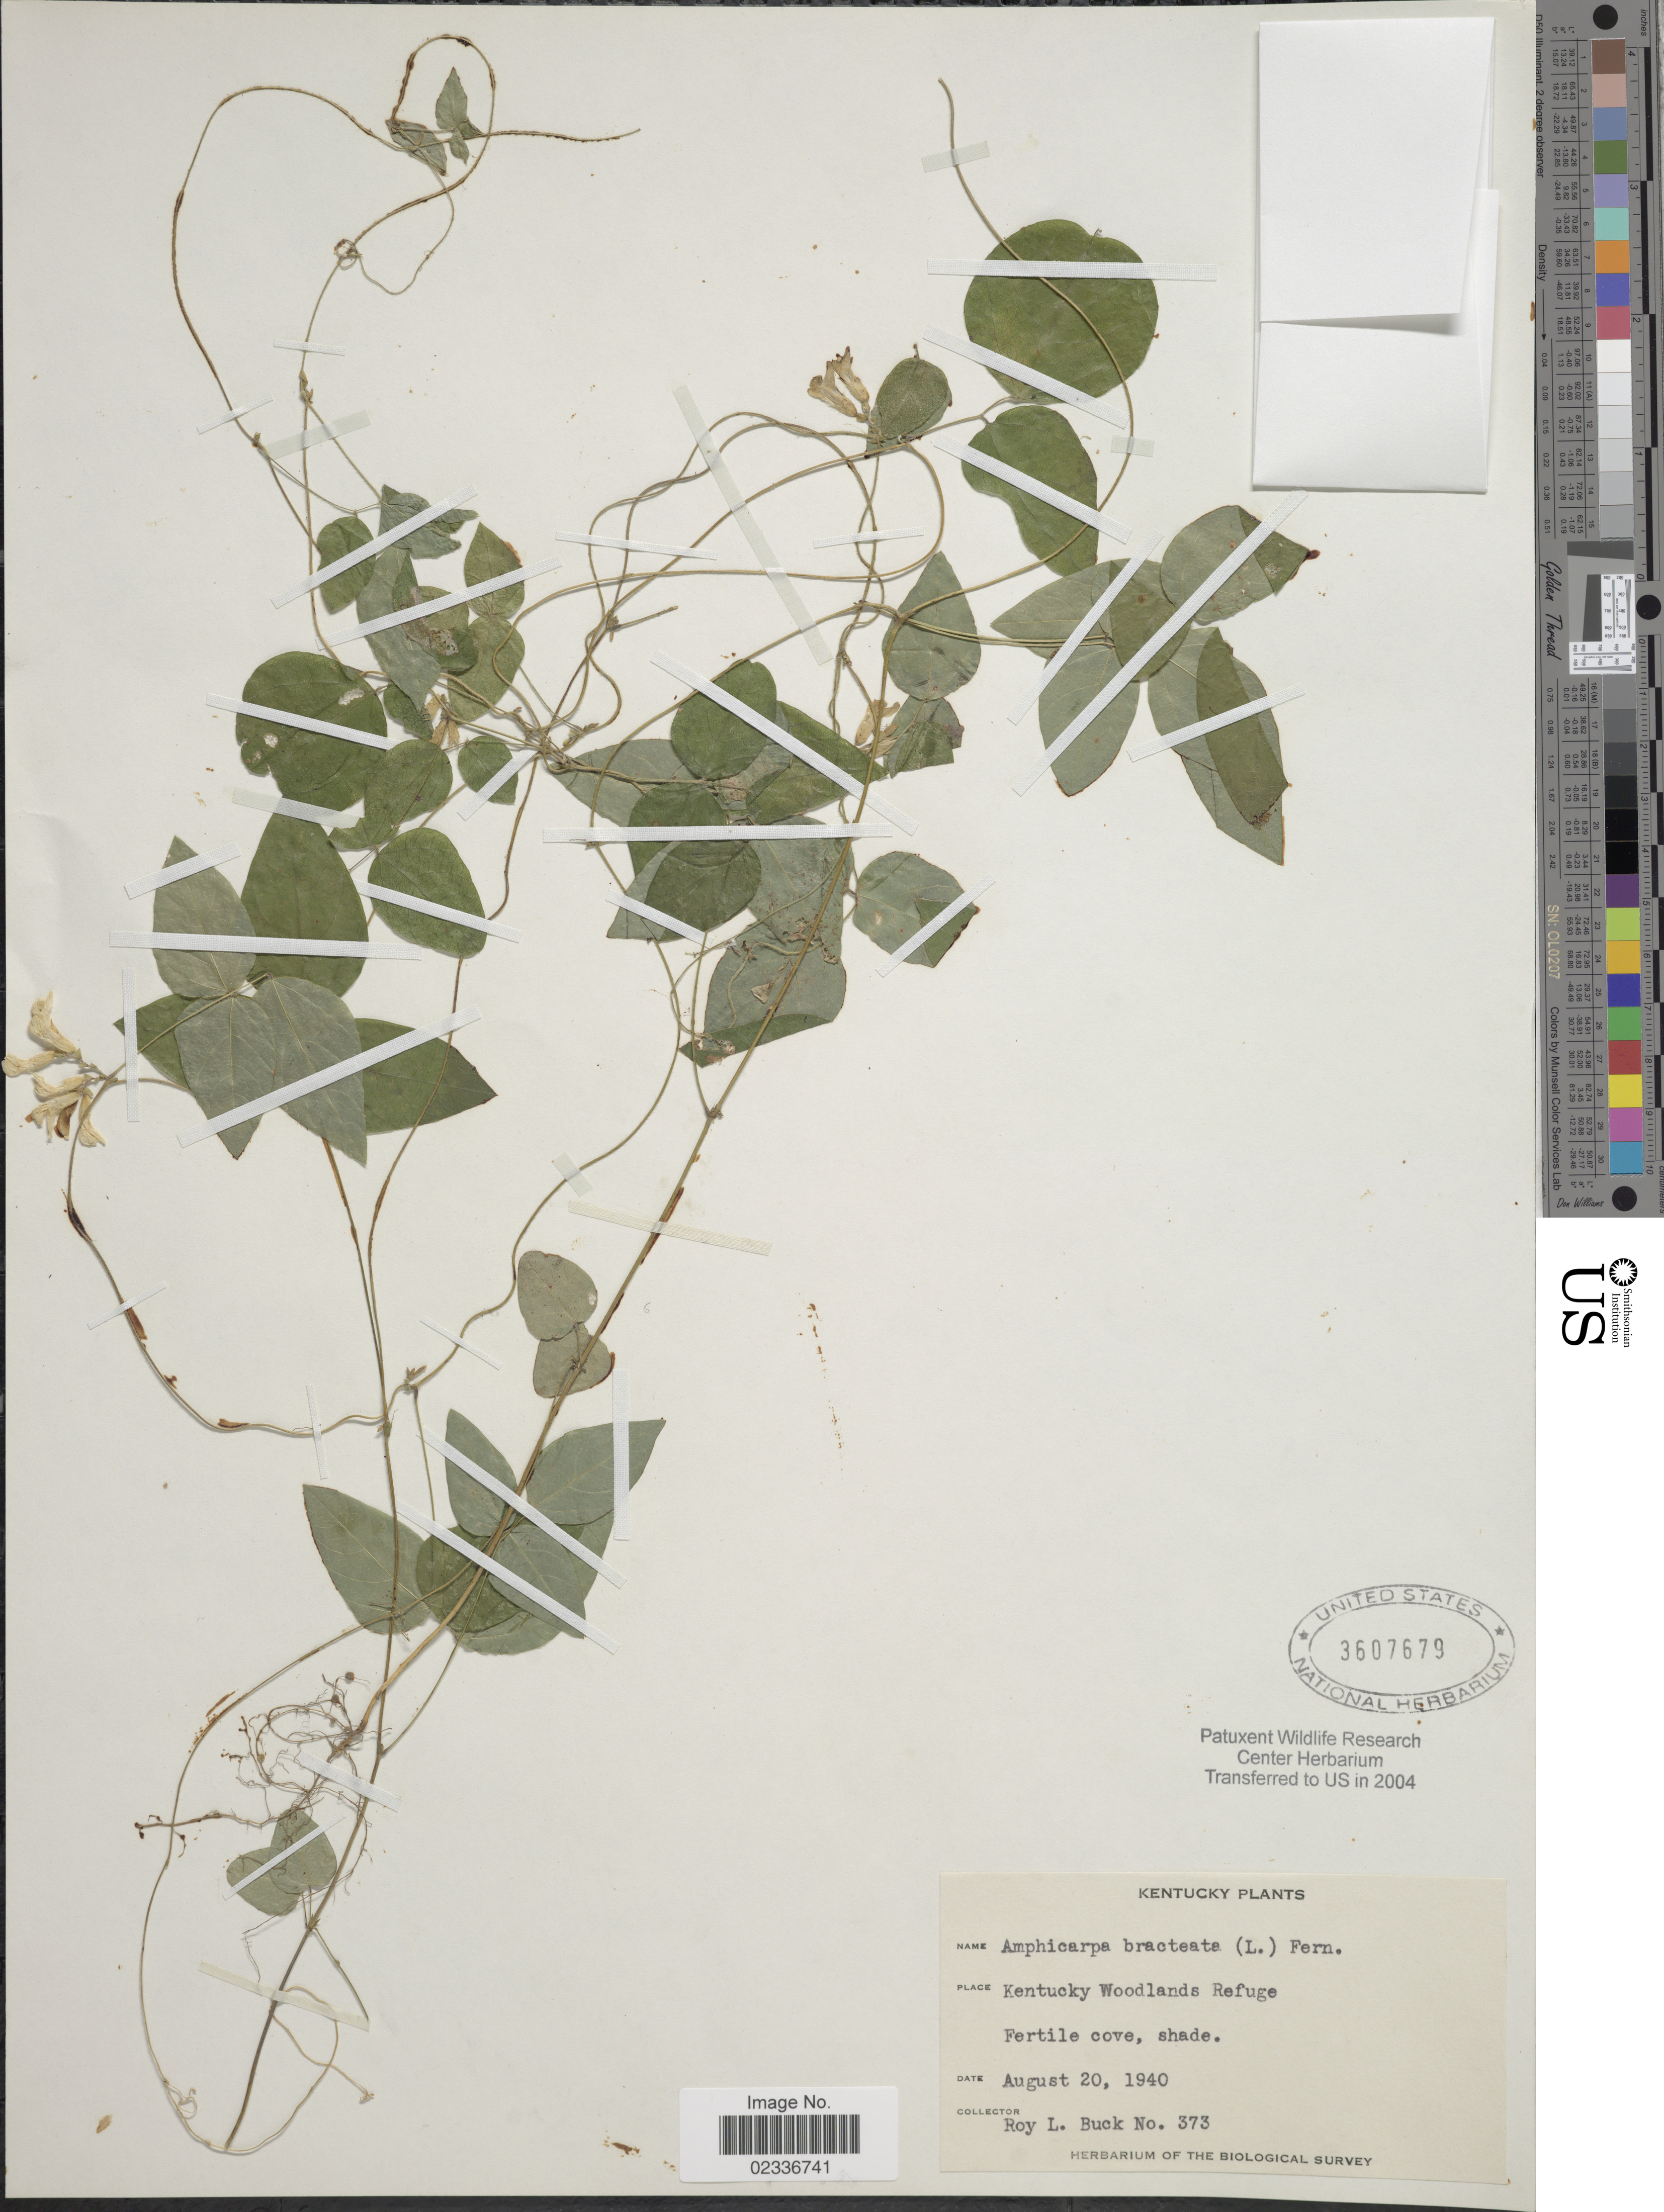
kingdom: Plantae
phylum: Tracheophyta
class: Magnoliopsida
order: Fabales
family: Fabaceae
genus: Amphicarpaea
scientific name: Amphicarpaea bracteata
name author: (L.) Fernald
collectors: R. Buck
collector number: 373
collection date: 1940-08-20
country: United States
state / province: Kentucky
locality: Kentucky Woodlands Refuge, Fertile cove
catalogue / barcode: US 3607679